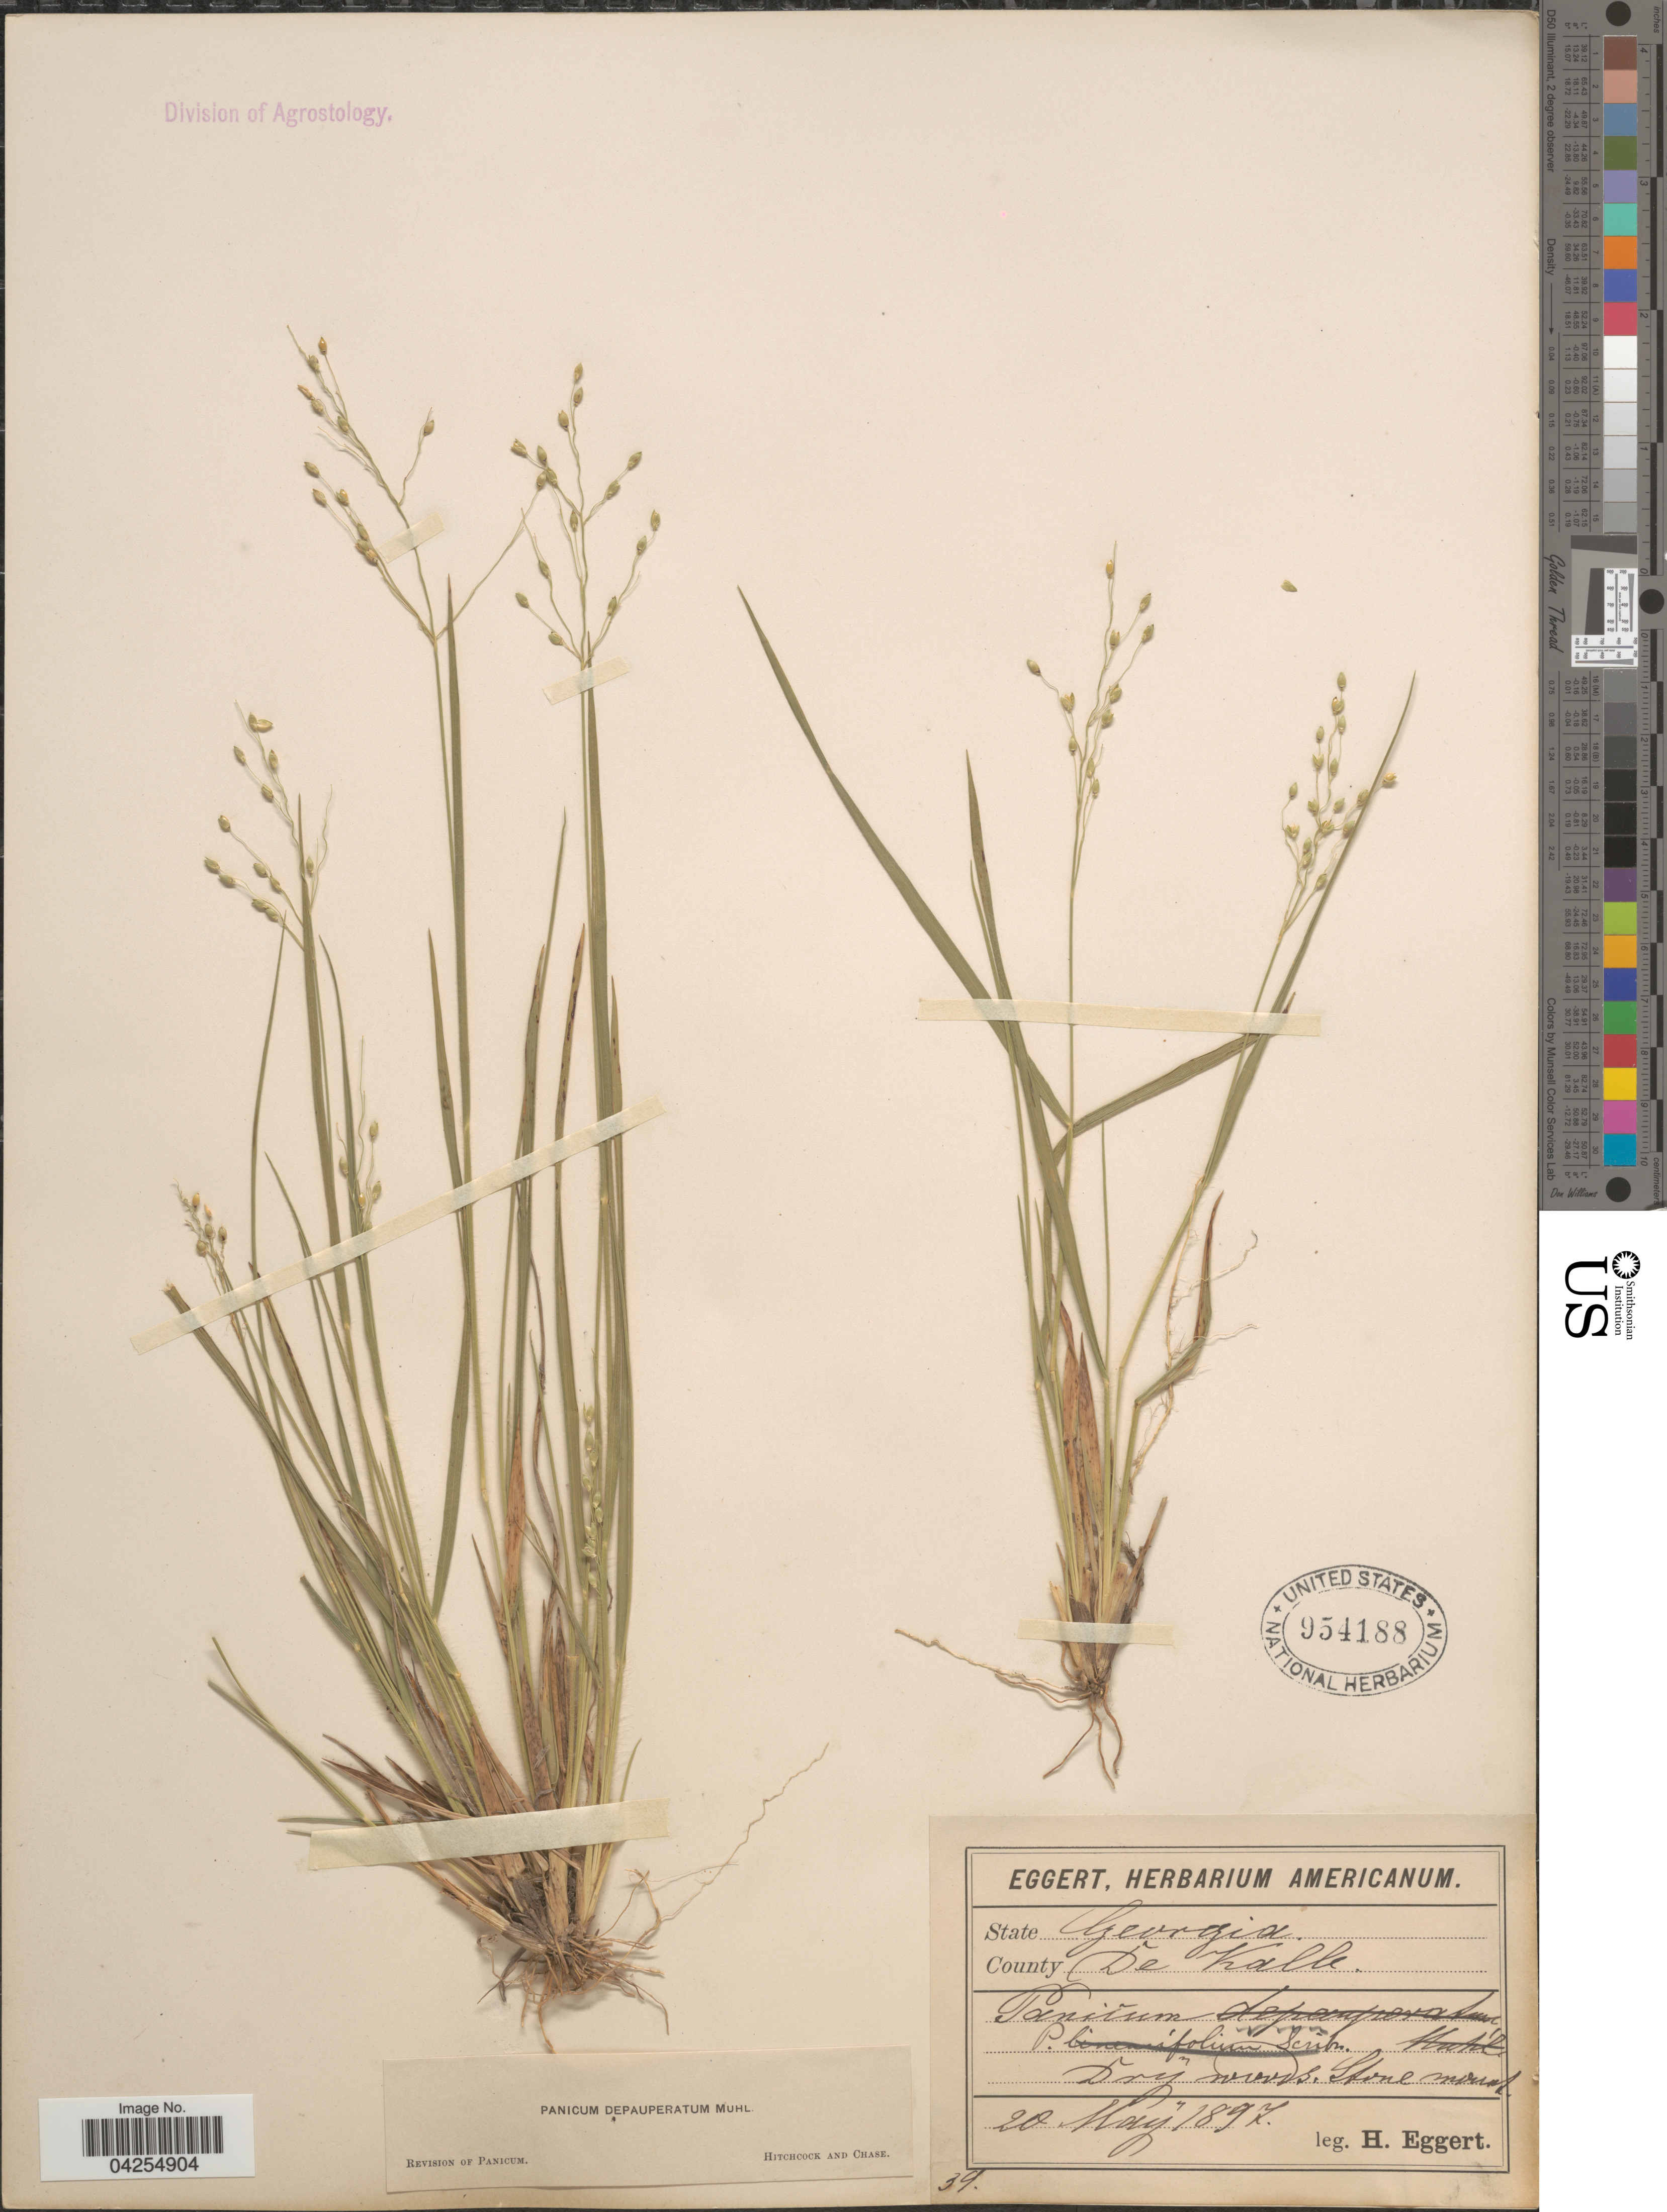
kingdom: Plantae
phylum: Tracheophyta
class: Liliopsida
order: Poales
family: Poaceae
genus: Dichanthelium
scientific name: Dichanthelium depauperatum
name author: (Muhl.) Gould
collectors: H. Eggert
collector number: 39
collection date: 1897-05-20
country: United States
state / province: Georgia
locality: County De Kalb. Stone Mount.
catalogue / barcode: US 954188